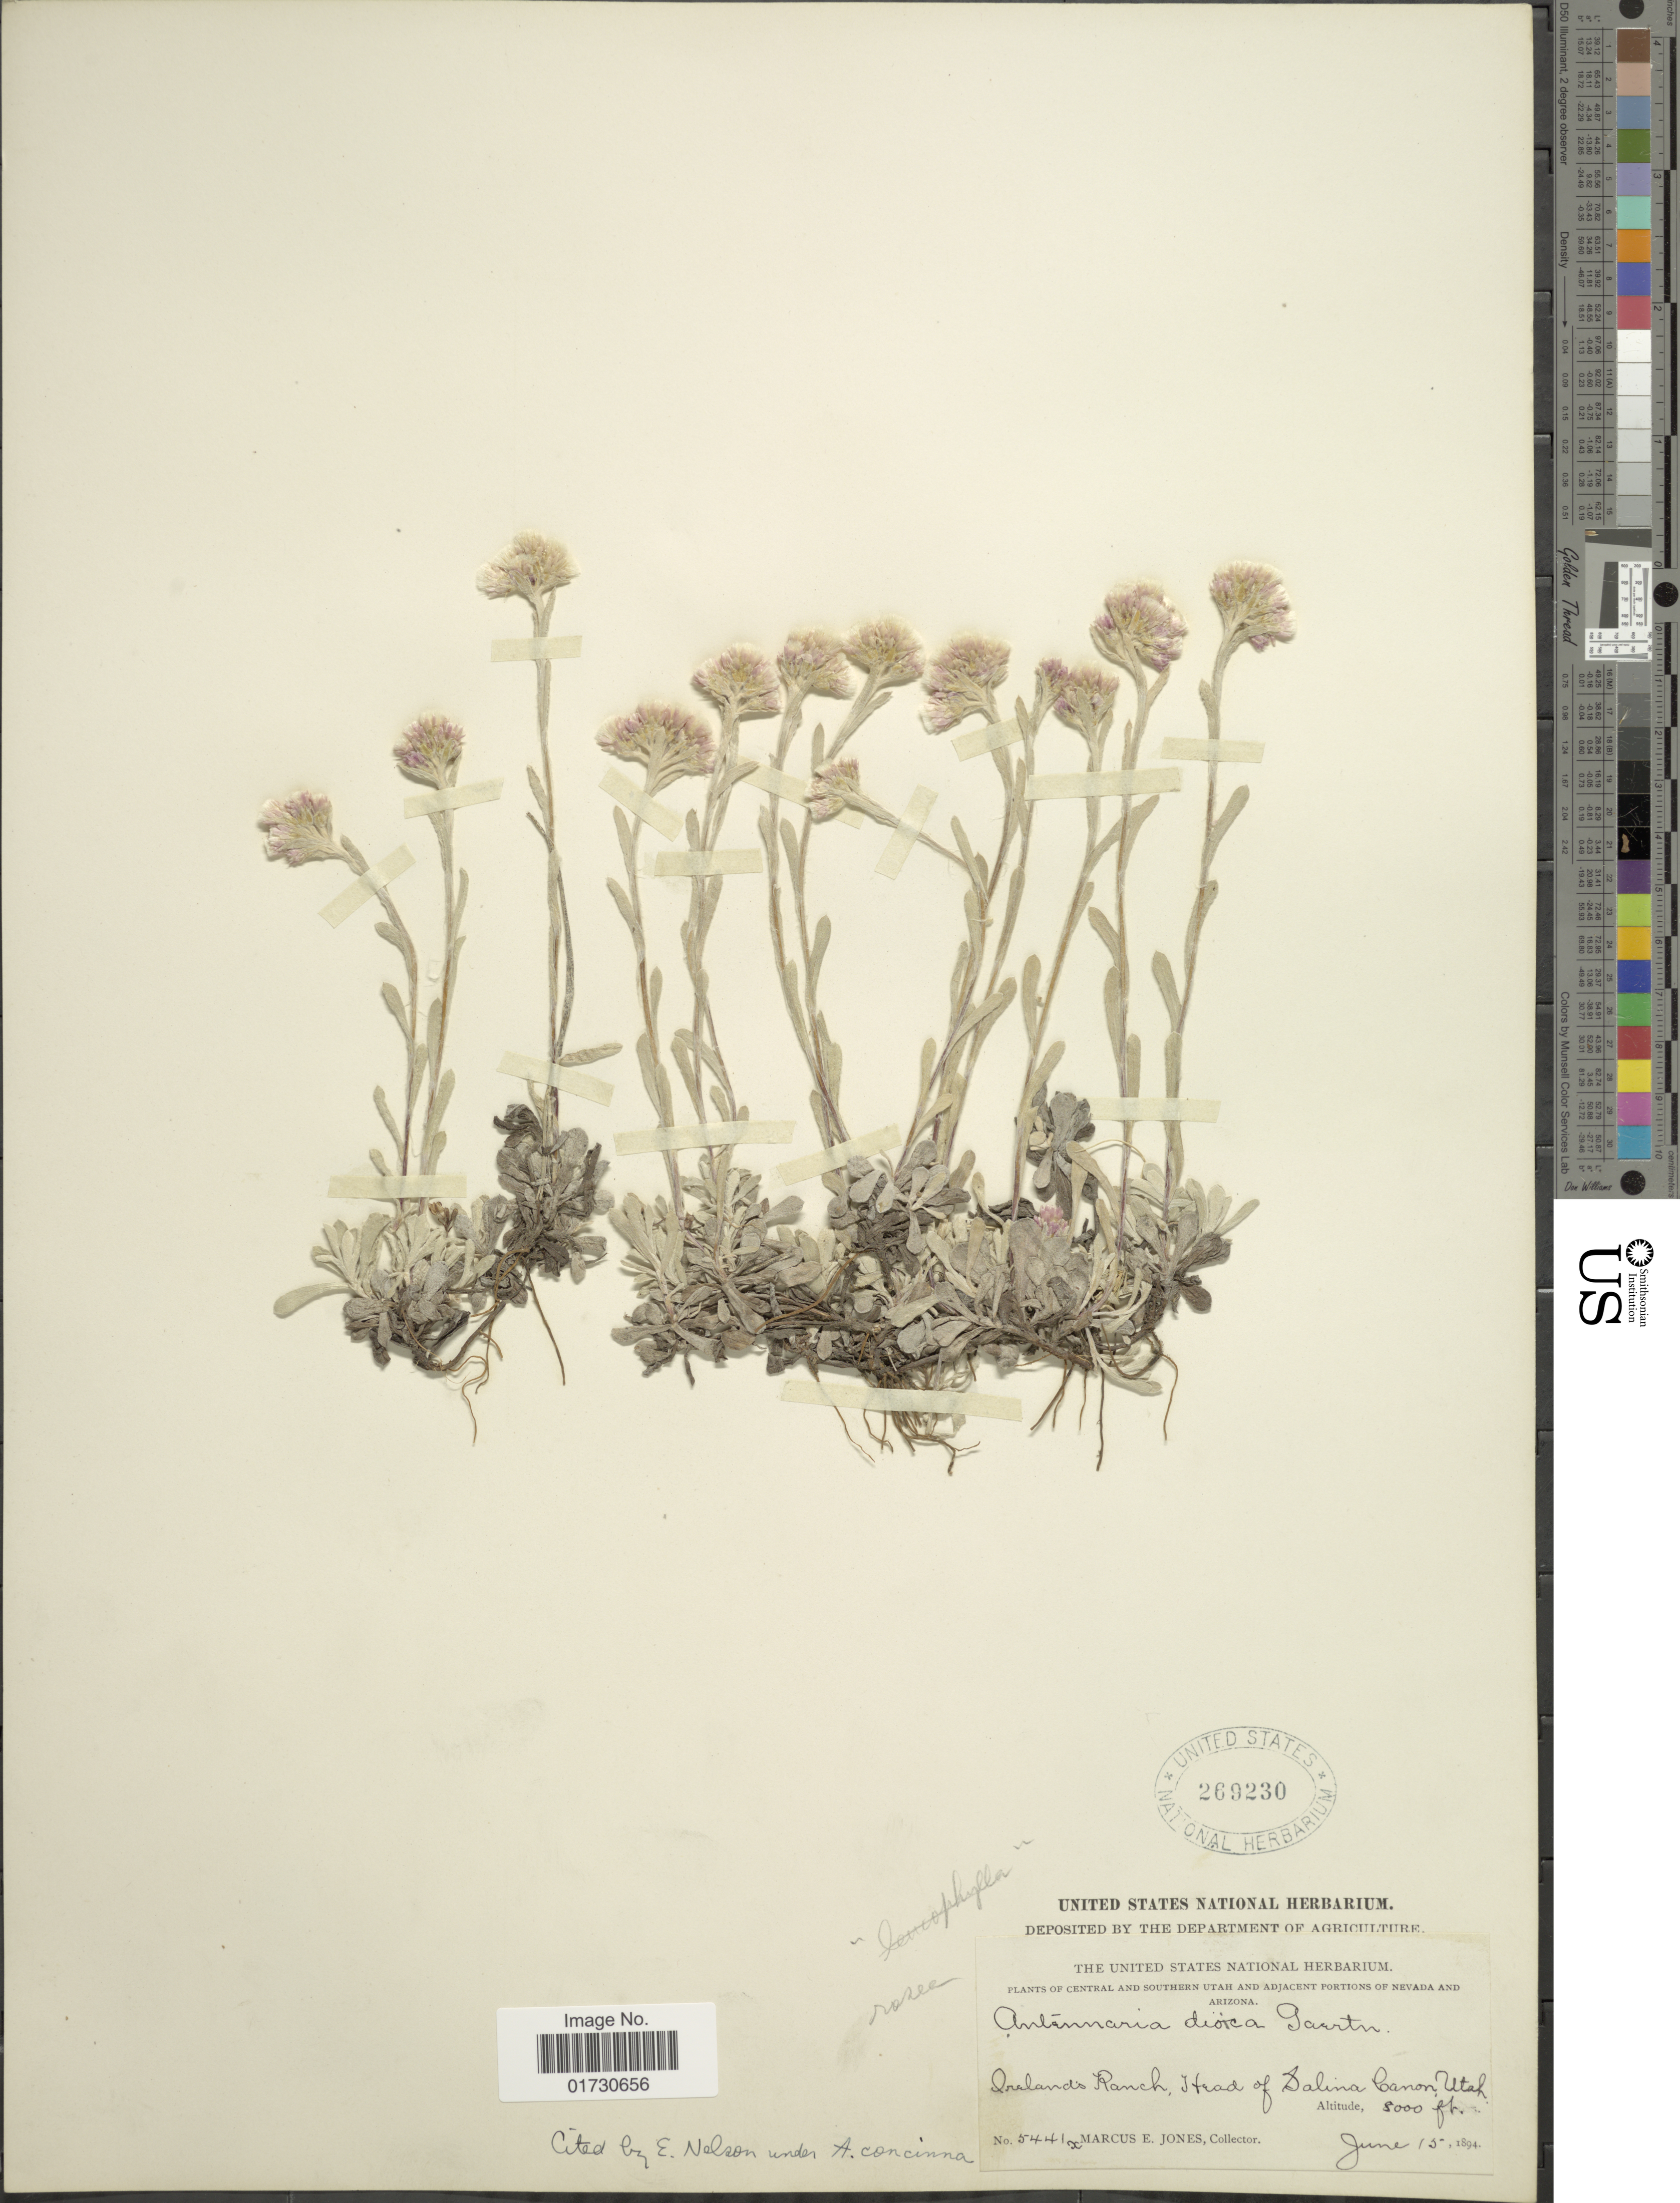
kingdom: Plantae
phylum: Tracheophyta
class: Magnoliopsida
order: Asterales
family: Asteraceae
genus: Antennaria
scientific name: Antennaria concinna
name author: E.E. Nelson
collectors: M. E. Jones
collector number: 5441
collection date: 1894-06-15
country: United States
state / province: Utah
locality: Iraland's Ranch, Head of salina Canon, Utah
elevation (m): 2438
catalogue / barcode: US 269230